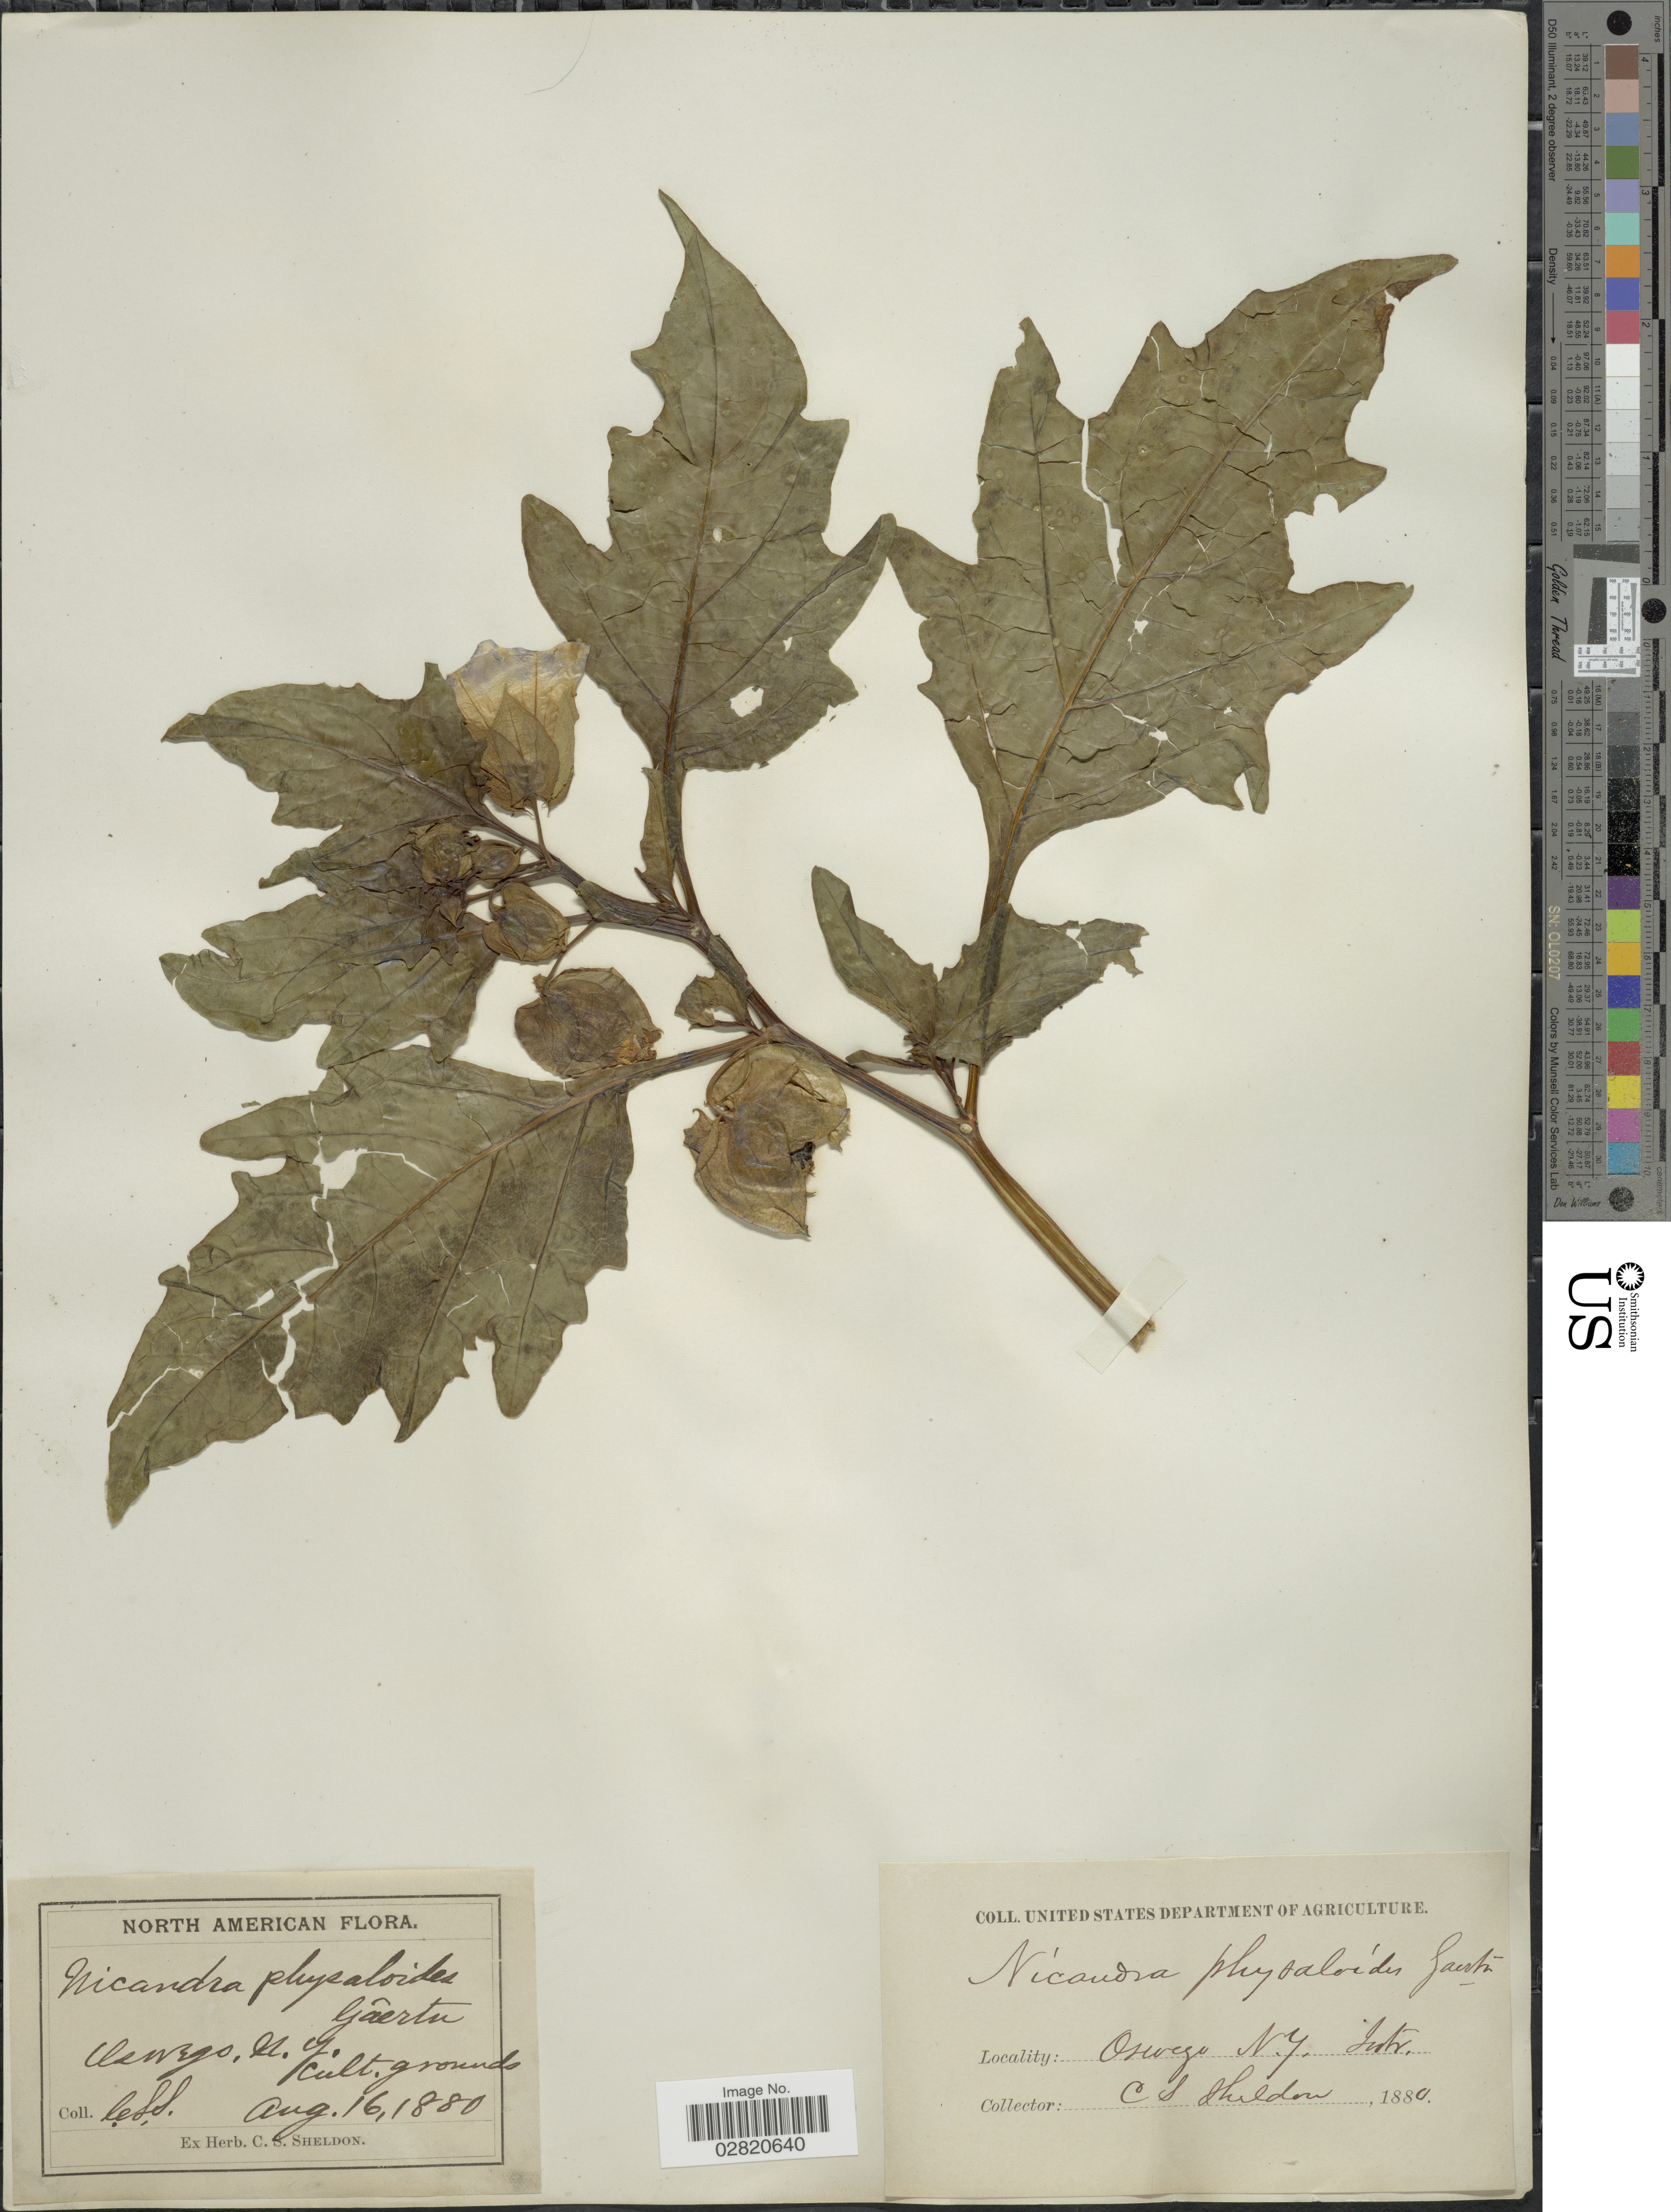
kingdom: Plantae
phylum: Tracheophyta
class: Magnoliopsida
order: Solanales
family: Solanaceae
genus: Nicandra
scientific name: Nicandra physalodes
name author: (L.) Gaertn.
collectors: C. S. Sheldon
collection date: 1880-08-16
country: United States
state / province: New Jersey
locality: Oswego.